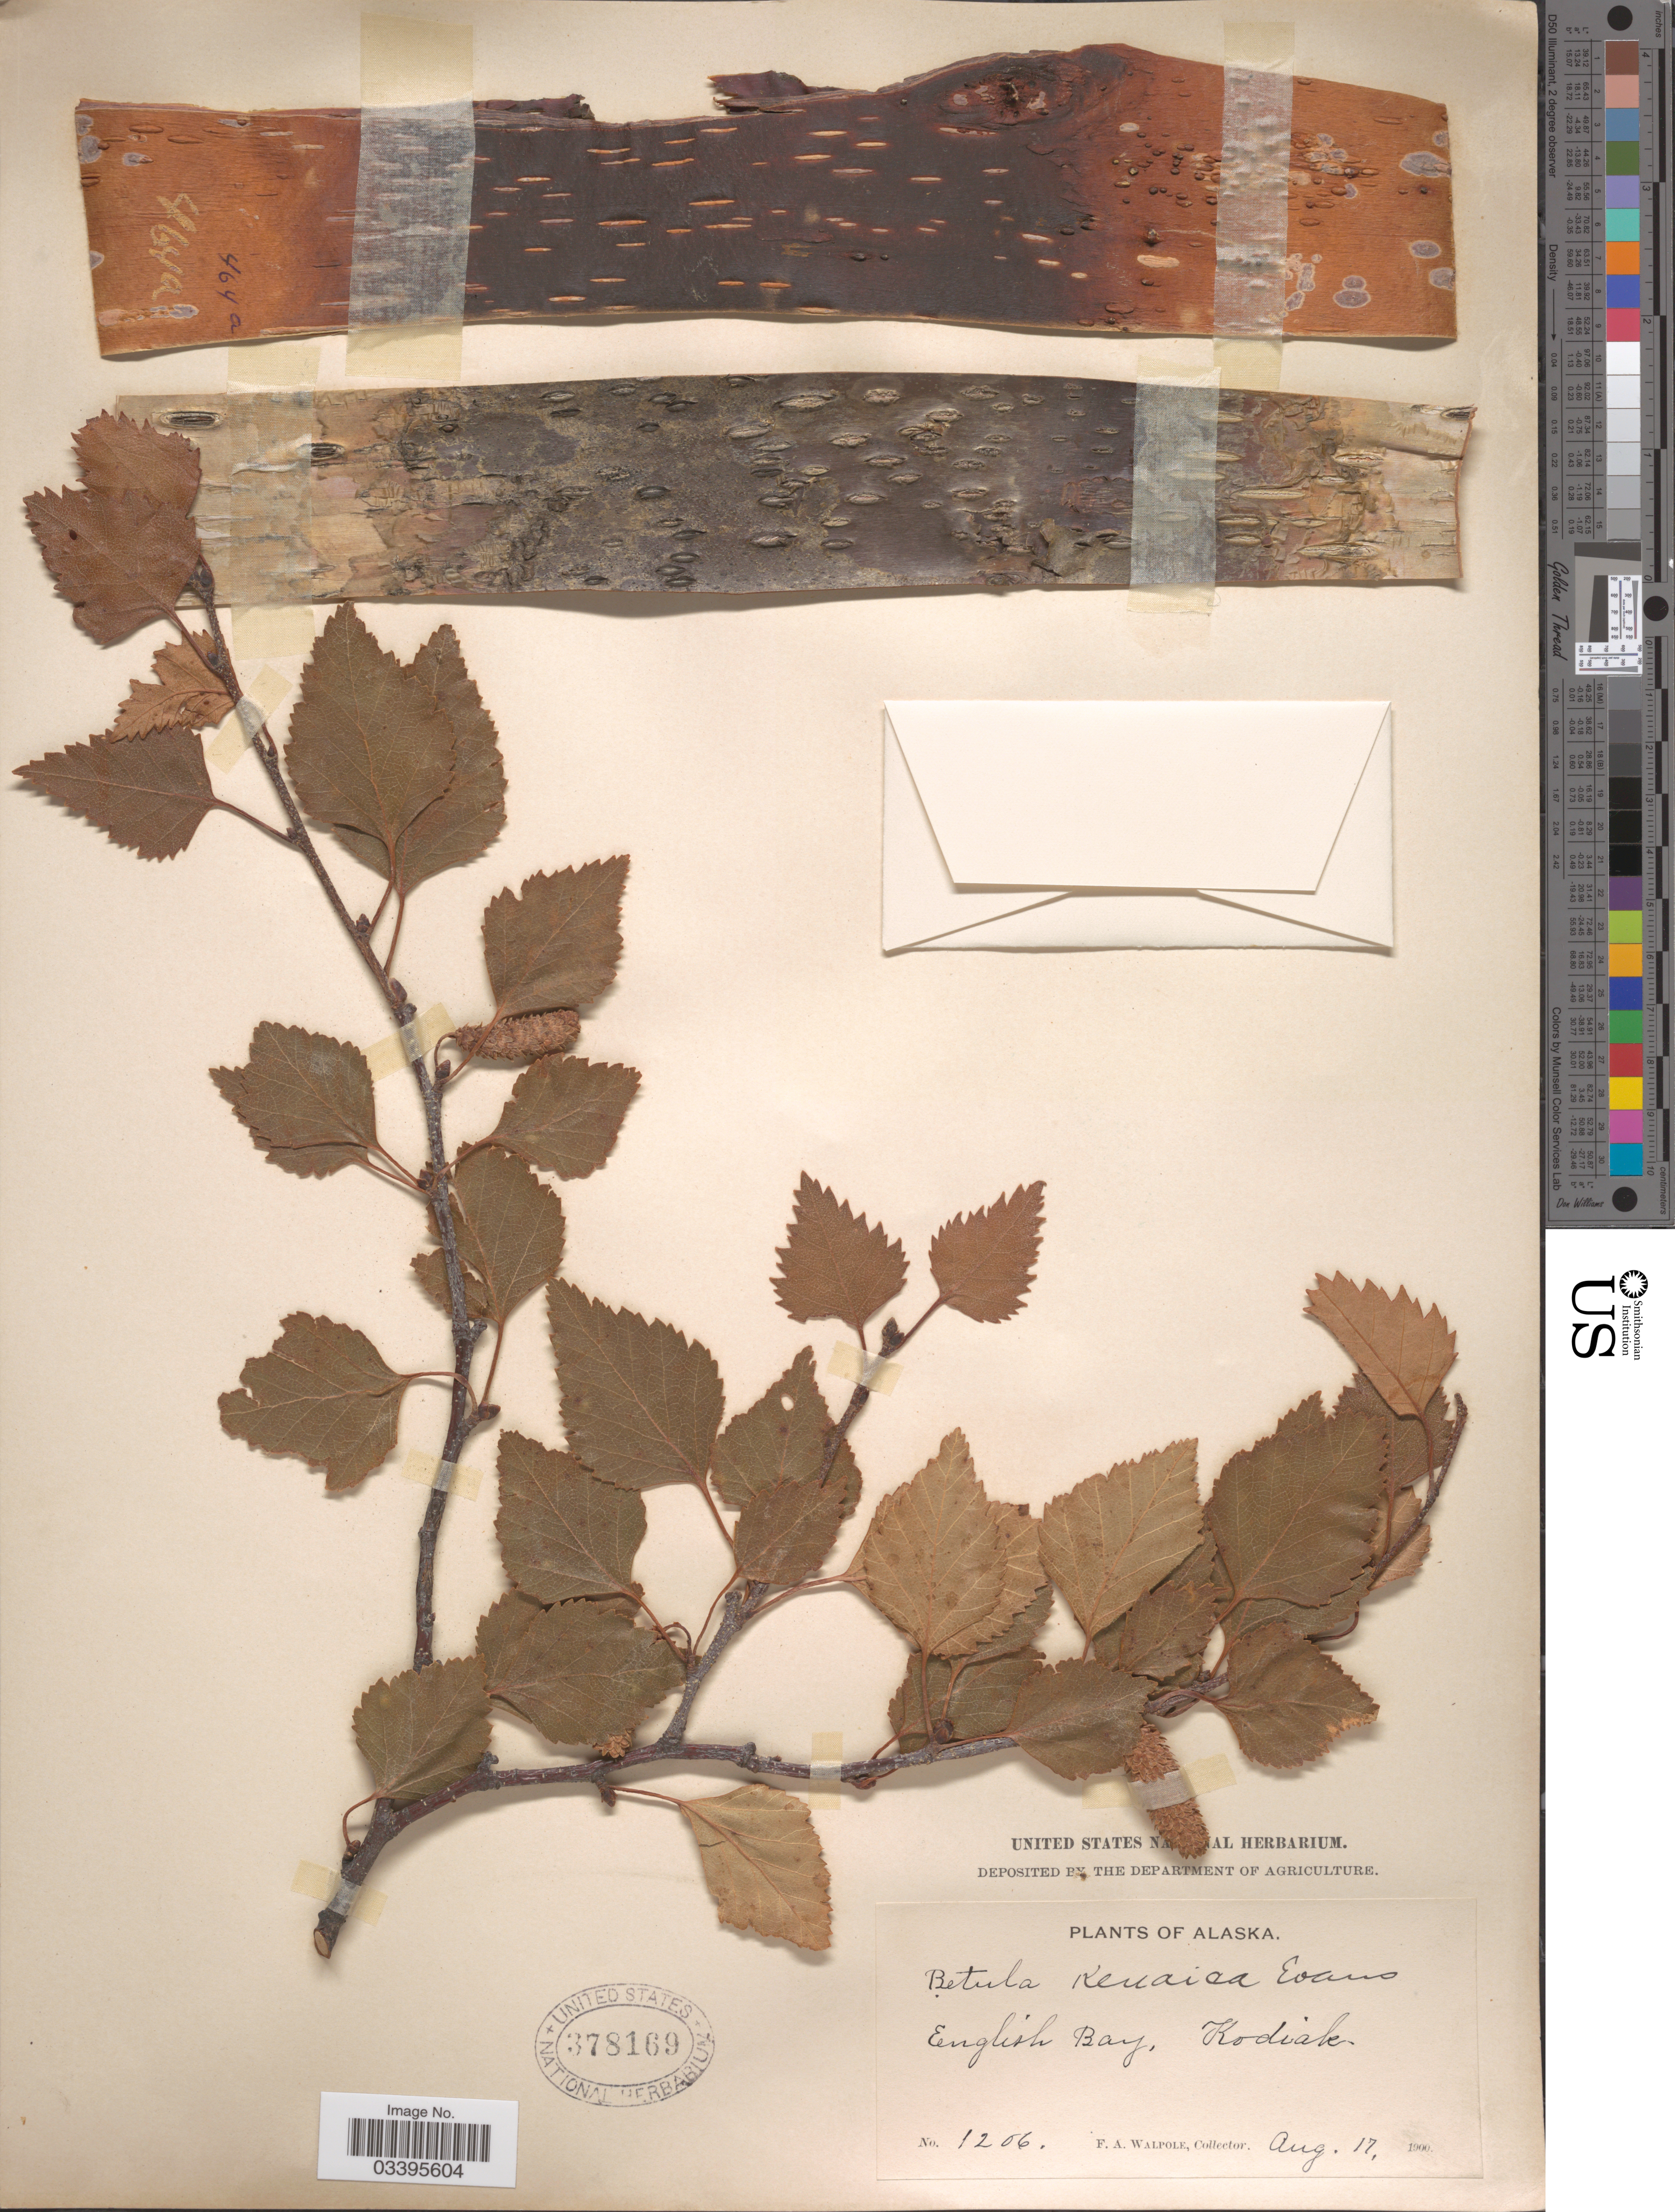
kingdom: Plantae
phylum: Tracheophyta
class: Magnoliopsida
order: Fagales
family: Betulaceae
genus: Betula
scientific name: Betula kenaica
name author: W.H. Evans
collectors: F. Walpole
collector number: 1206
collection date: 1900-08-17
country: United States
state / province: Alaska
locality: English Bay, Kodiak.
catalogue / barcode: US 378169